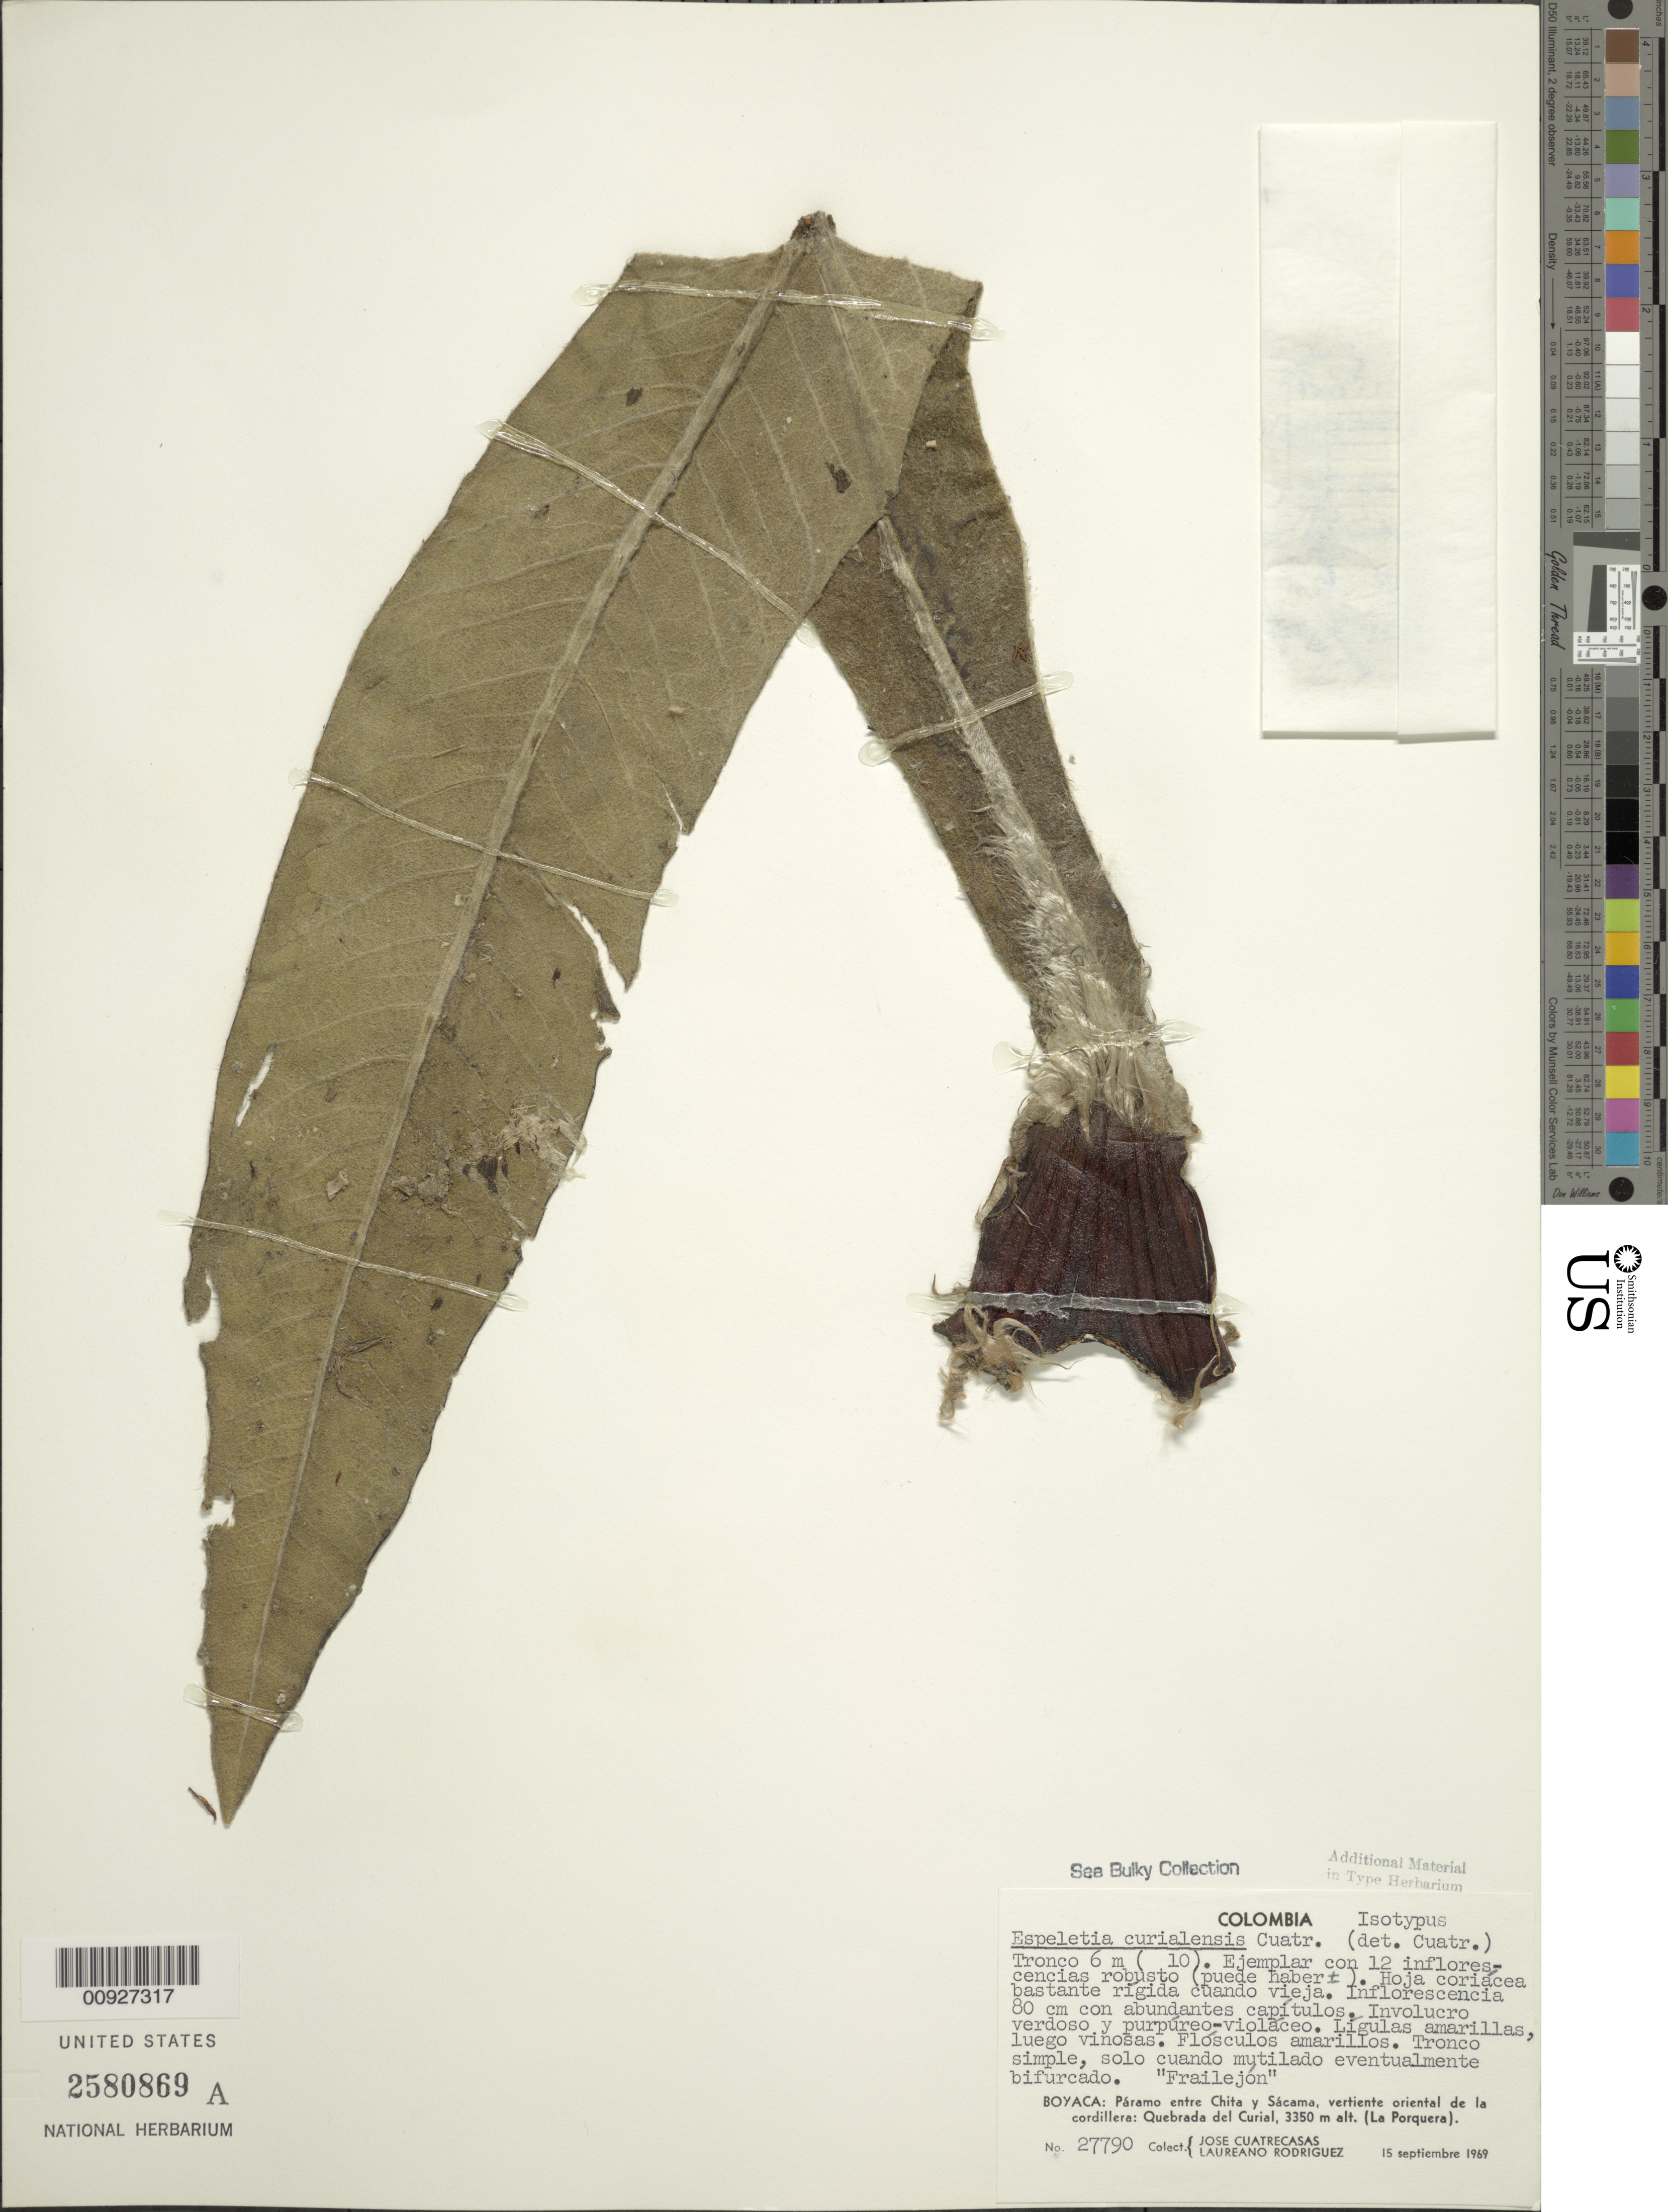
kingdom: Plantae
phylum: Tracheophyta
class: Magnoliopsida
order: Asterales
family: Asteraceae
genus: Espeletia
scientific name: Espeletia curialensis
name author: Cuatrec.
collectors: J. Cuatrecasas & L. Rodriguez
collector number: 27790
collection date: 1969-09-15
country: Colombia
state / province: Boyacá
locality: P. de Chita. Quebrada del Curial, páramo entre Chita y Sacama, La Porquera. [Quebrada del Curial, upland between Chita y Sacama, La Porquera.]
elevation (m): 3350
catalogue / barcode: US 2580869A